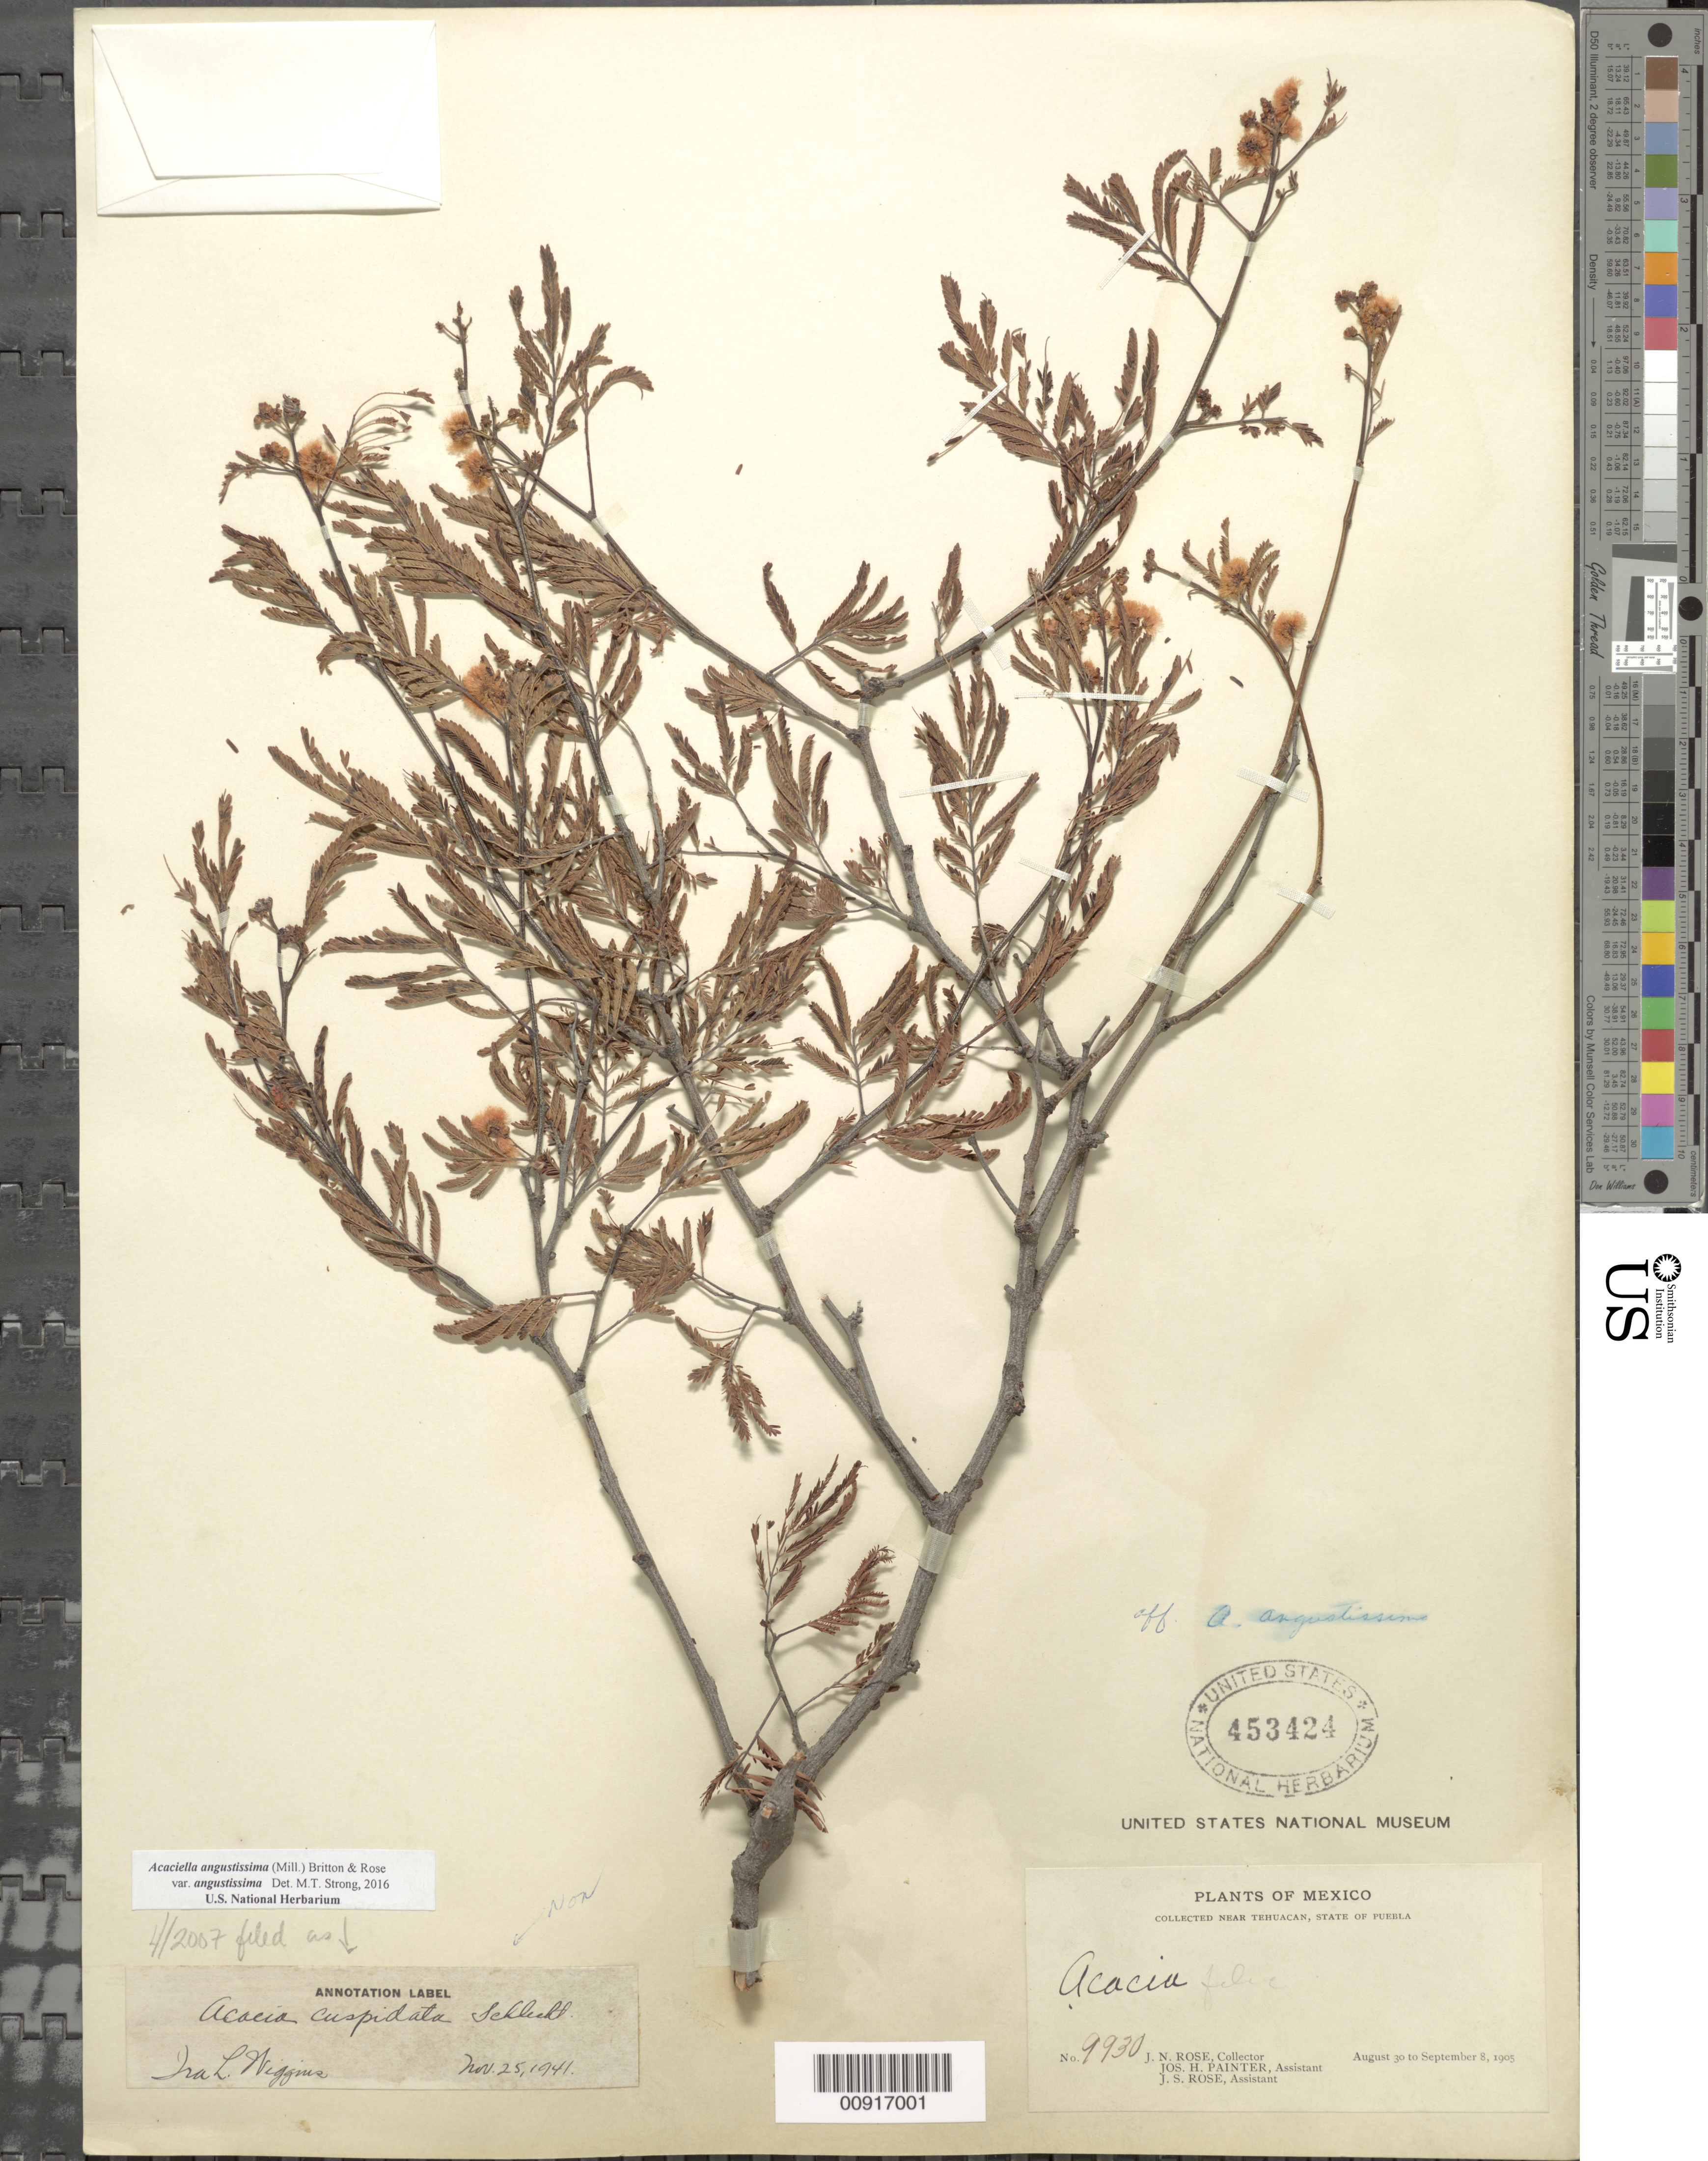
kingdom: Plantae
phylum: Tracheophyta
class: Magnoliopsida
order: Fabales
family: Fabaceae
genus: Acaciella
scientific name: Acaciella angustissima var. angustissima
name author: (Mill.) Britton & Rose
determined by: Strong, M. T., (US), Smithsonian Institution - National Museum of Natural History (UNITED STATES)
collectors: J. N. Rose, J. H. Painter & J. S. Rose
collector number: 9930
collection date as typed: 30 Aug 1905 to 08 Sep 1905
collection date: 1905-08-30/1905-09-08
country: Mexico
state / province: Puebla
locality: Near Tehuacán, State of Puebla.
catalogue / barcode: US 453424